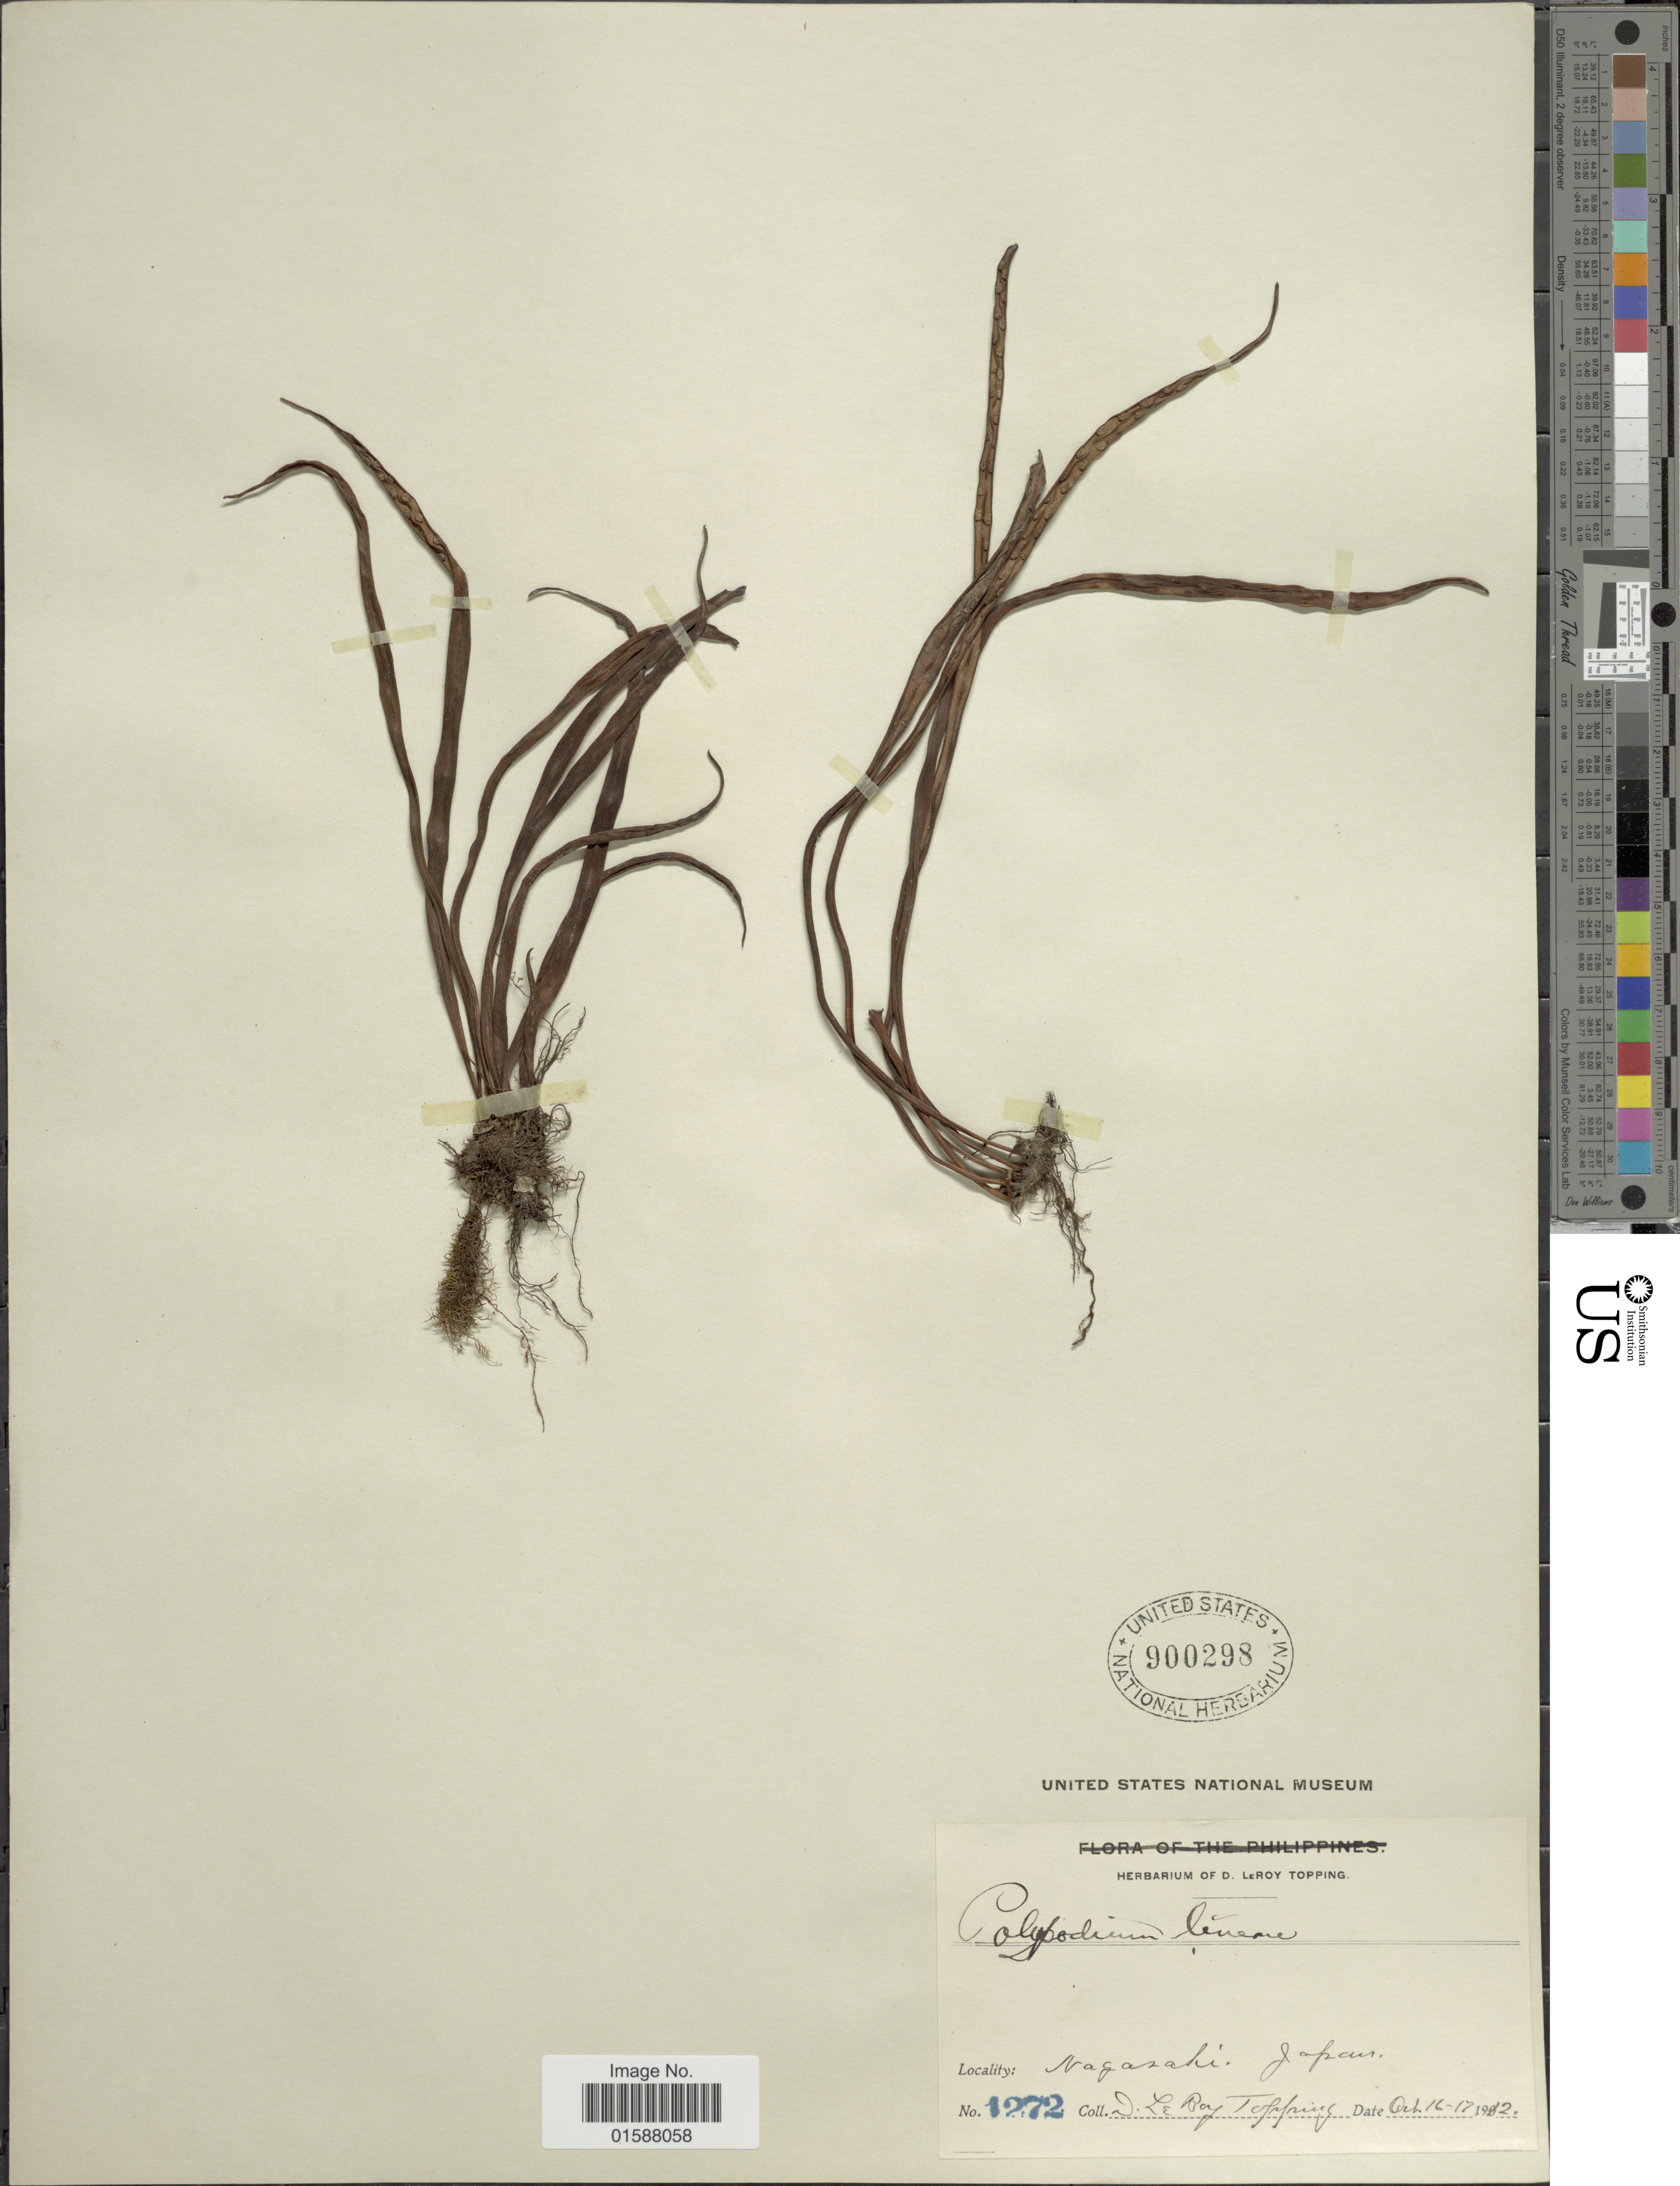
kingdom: Plantae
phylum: Tracheophyta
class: Polypodiopsida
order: Polypodiales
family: Polypodiaceae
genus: Lepisorus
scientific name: Lepisorus thunbergianus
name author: (Kaulf.) Ching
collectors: D. L. Topping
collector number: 1272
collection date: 1912-10-16/1912-10-17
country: Japan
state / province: Nagasaki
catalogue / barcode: US 900298